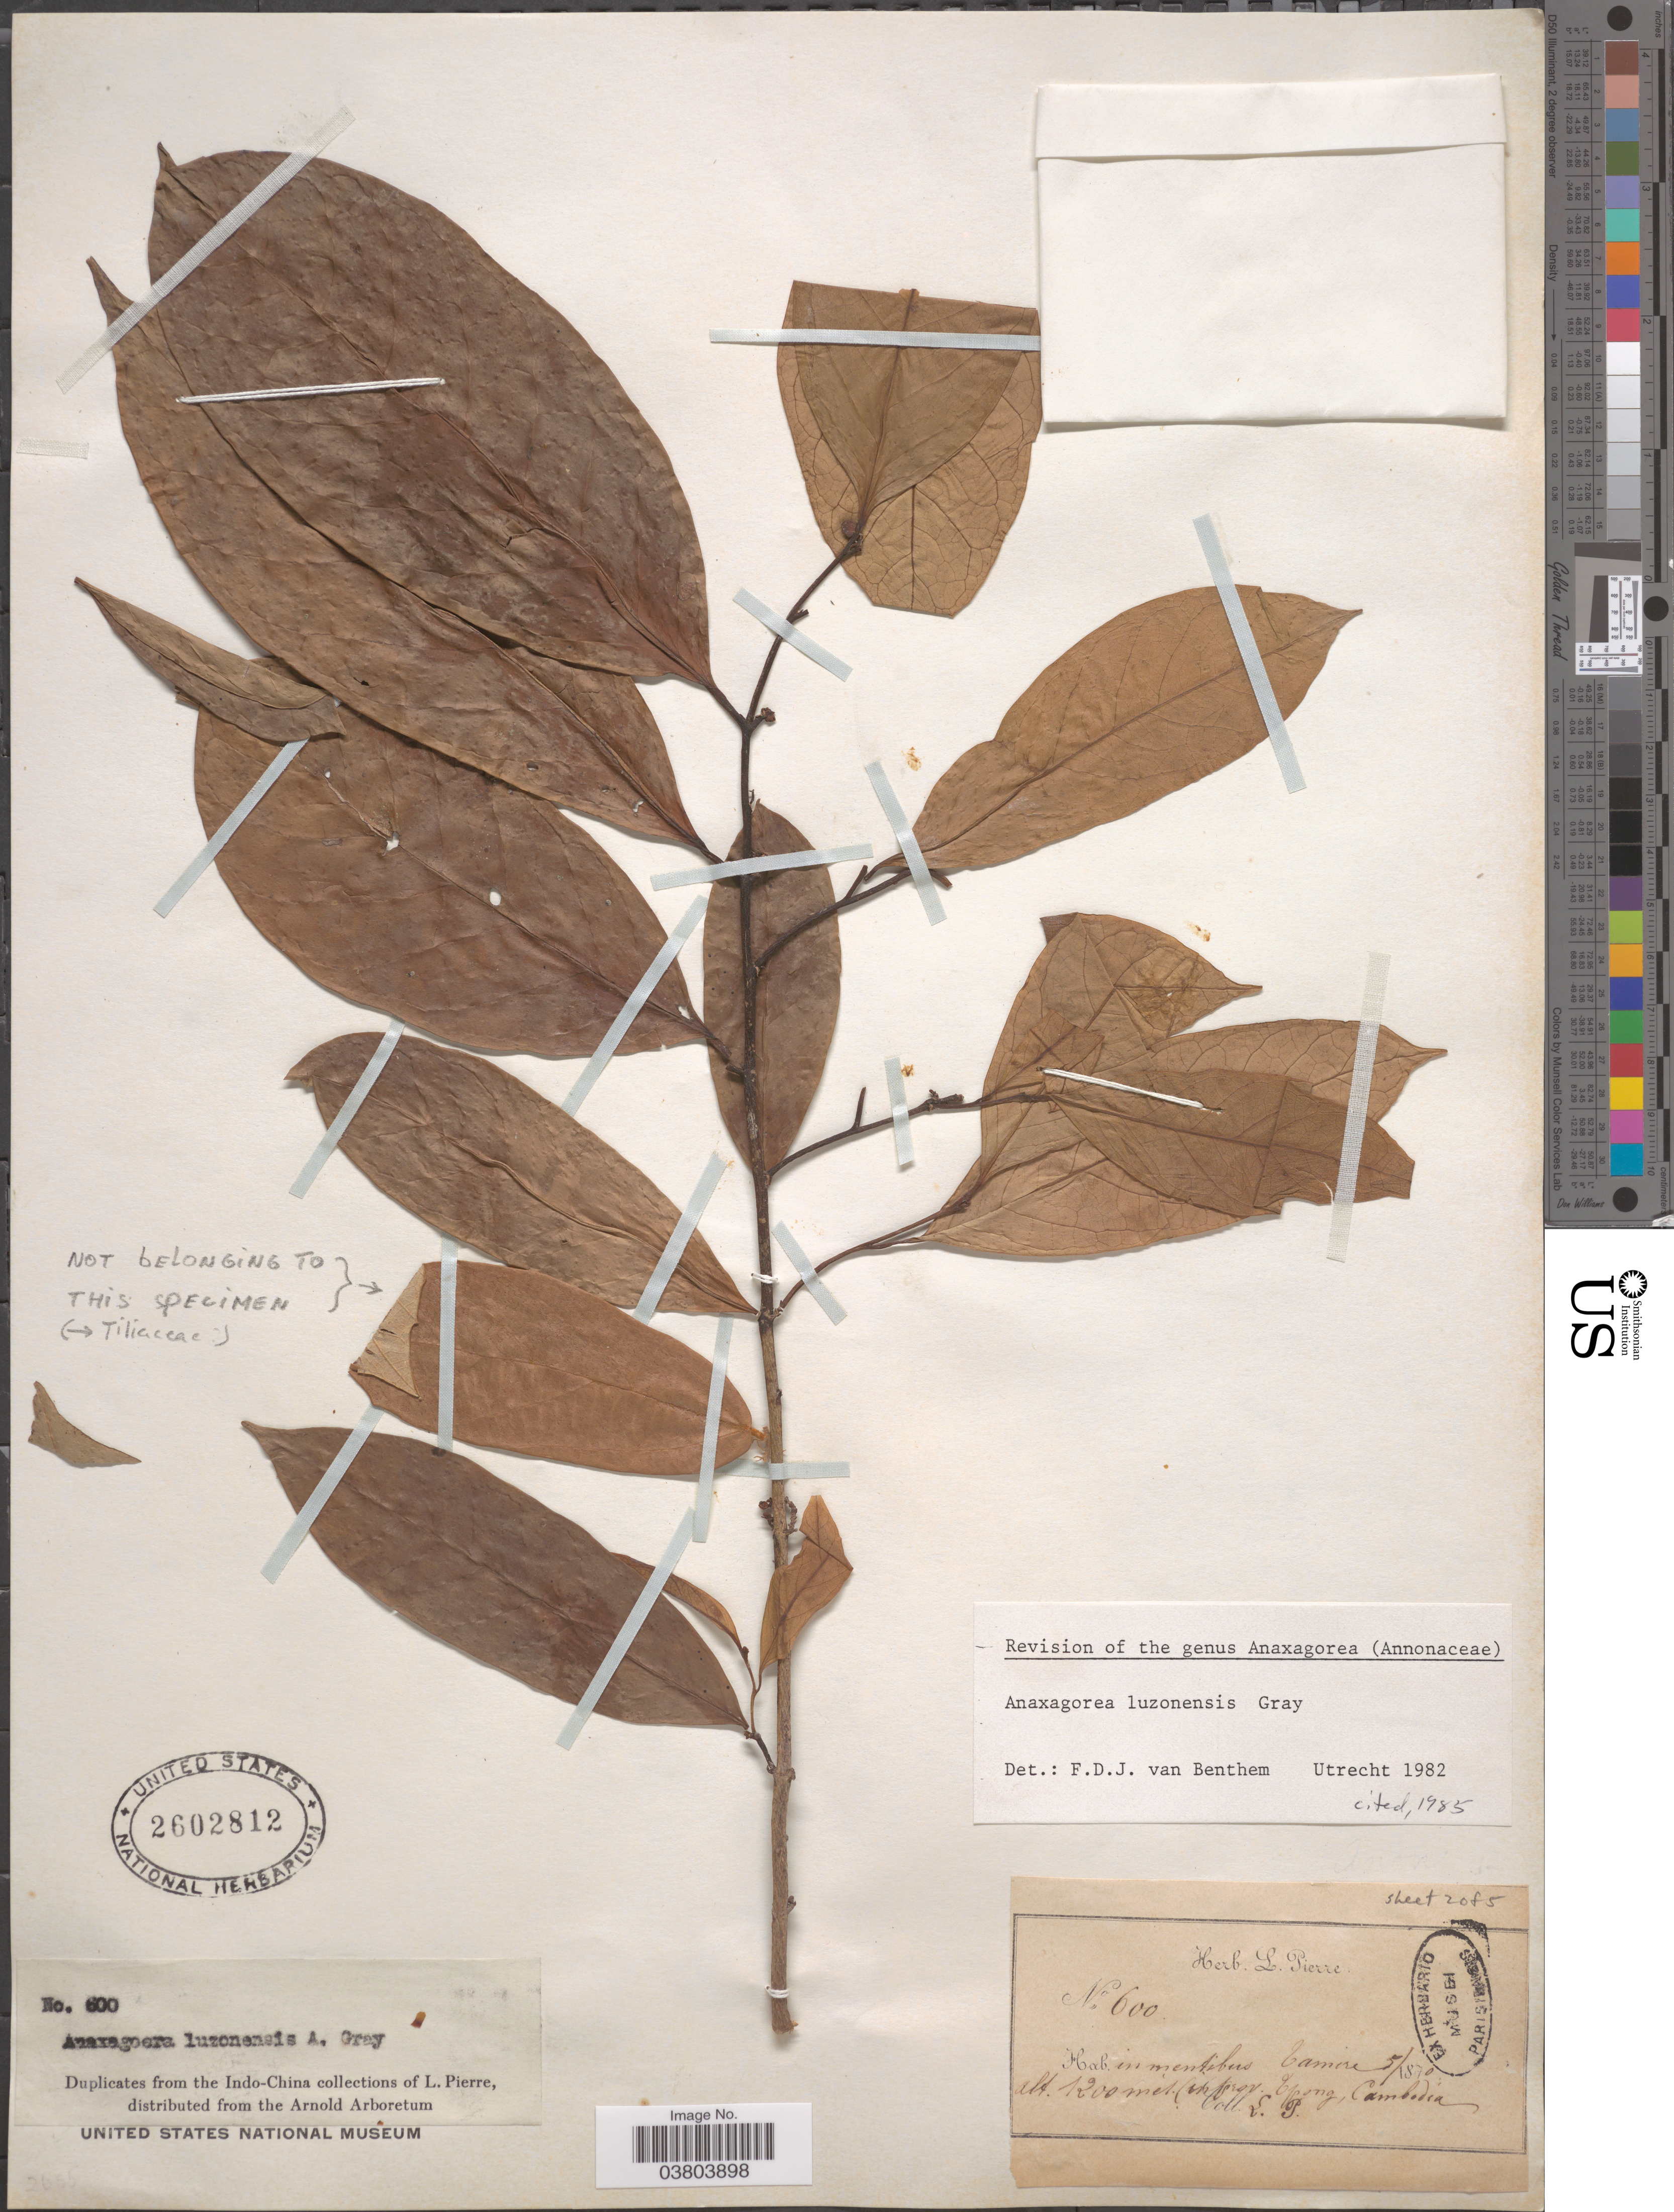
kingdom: Plantae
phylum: Tracheophyta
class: Magnoliopsida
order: Magnoliales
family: Annonaceae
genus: Anaxagorea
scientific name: Anaxagorea luzonensis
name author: A. Gray in Wilkes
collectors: L. Pierre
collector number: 600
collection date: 1870-05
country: Cambodia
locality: In montibus Lamire [interpreted]. (In prov. Tpong) Cambodia.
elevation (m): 1200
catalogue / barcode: US 2602812